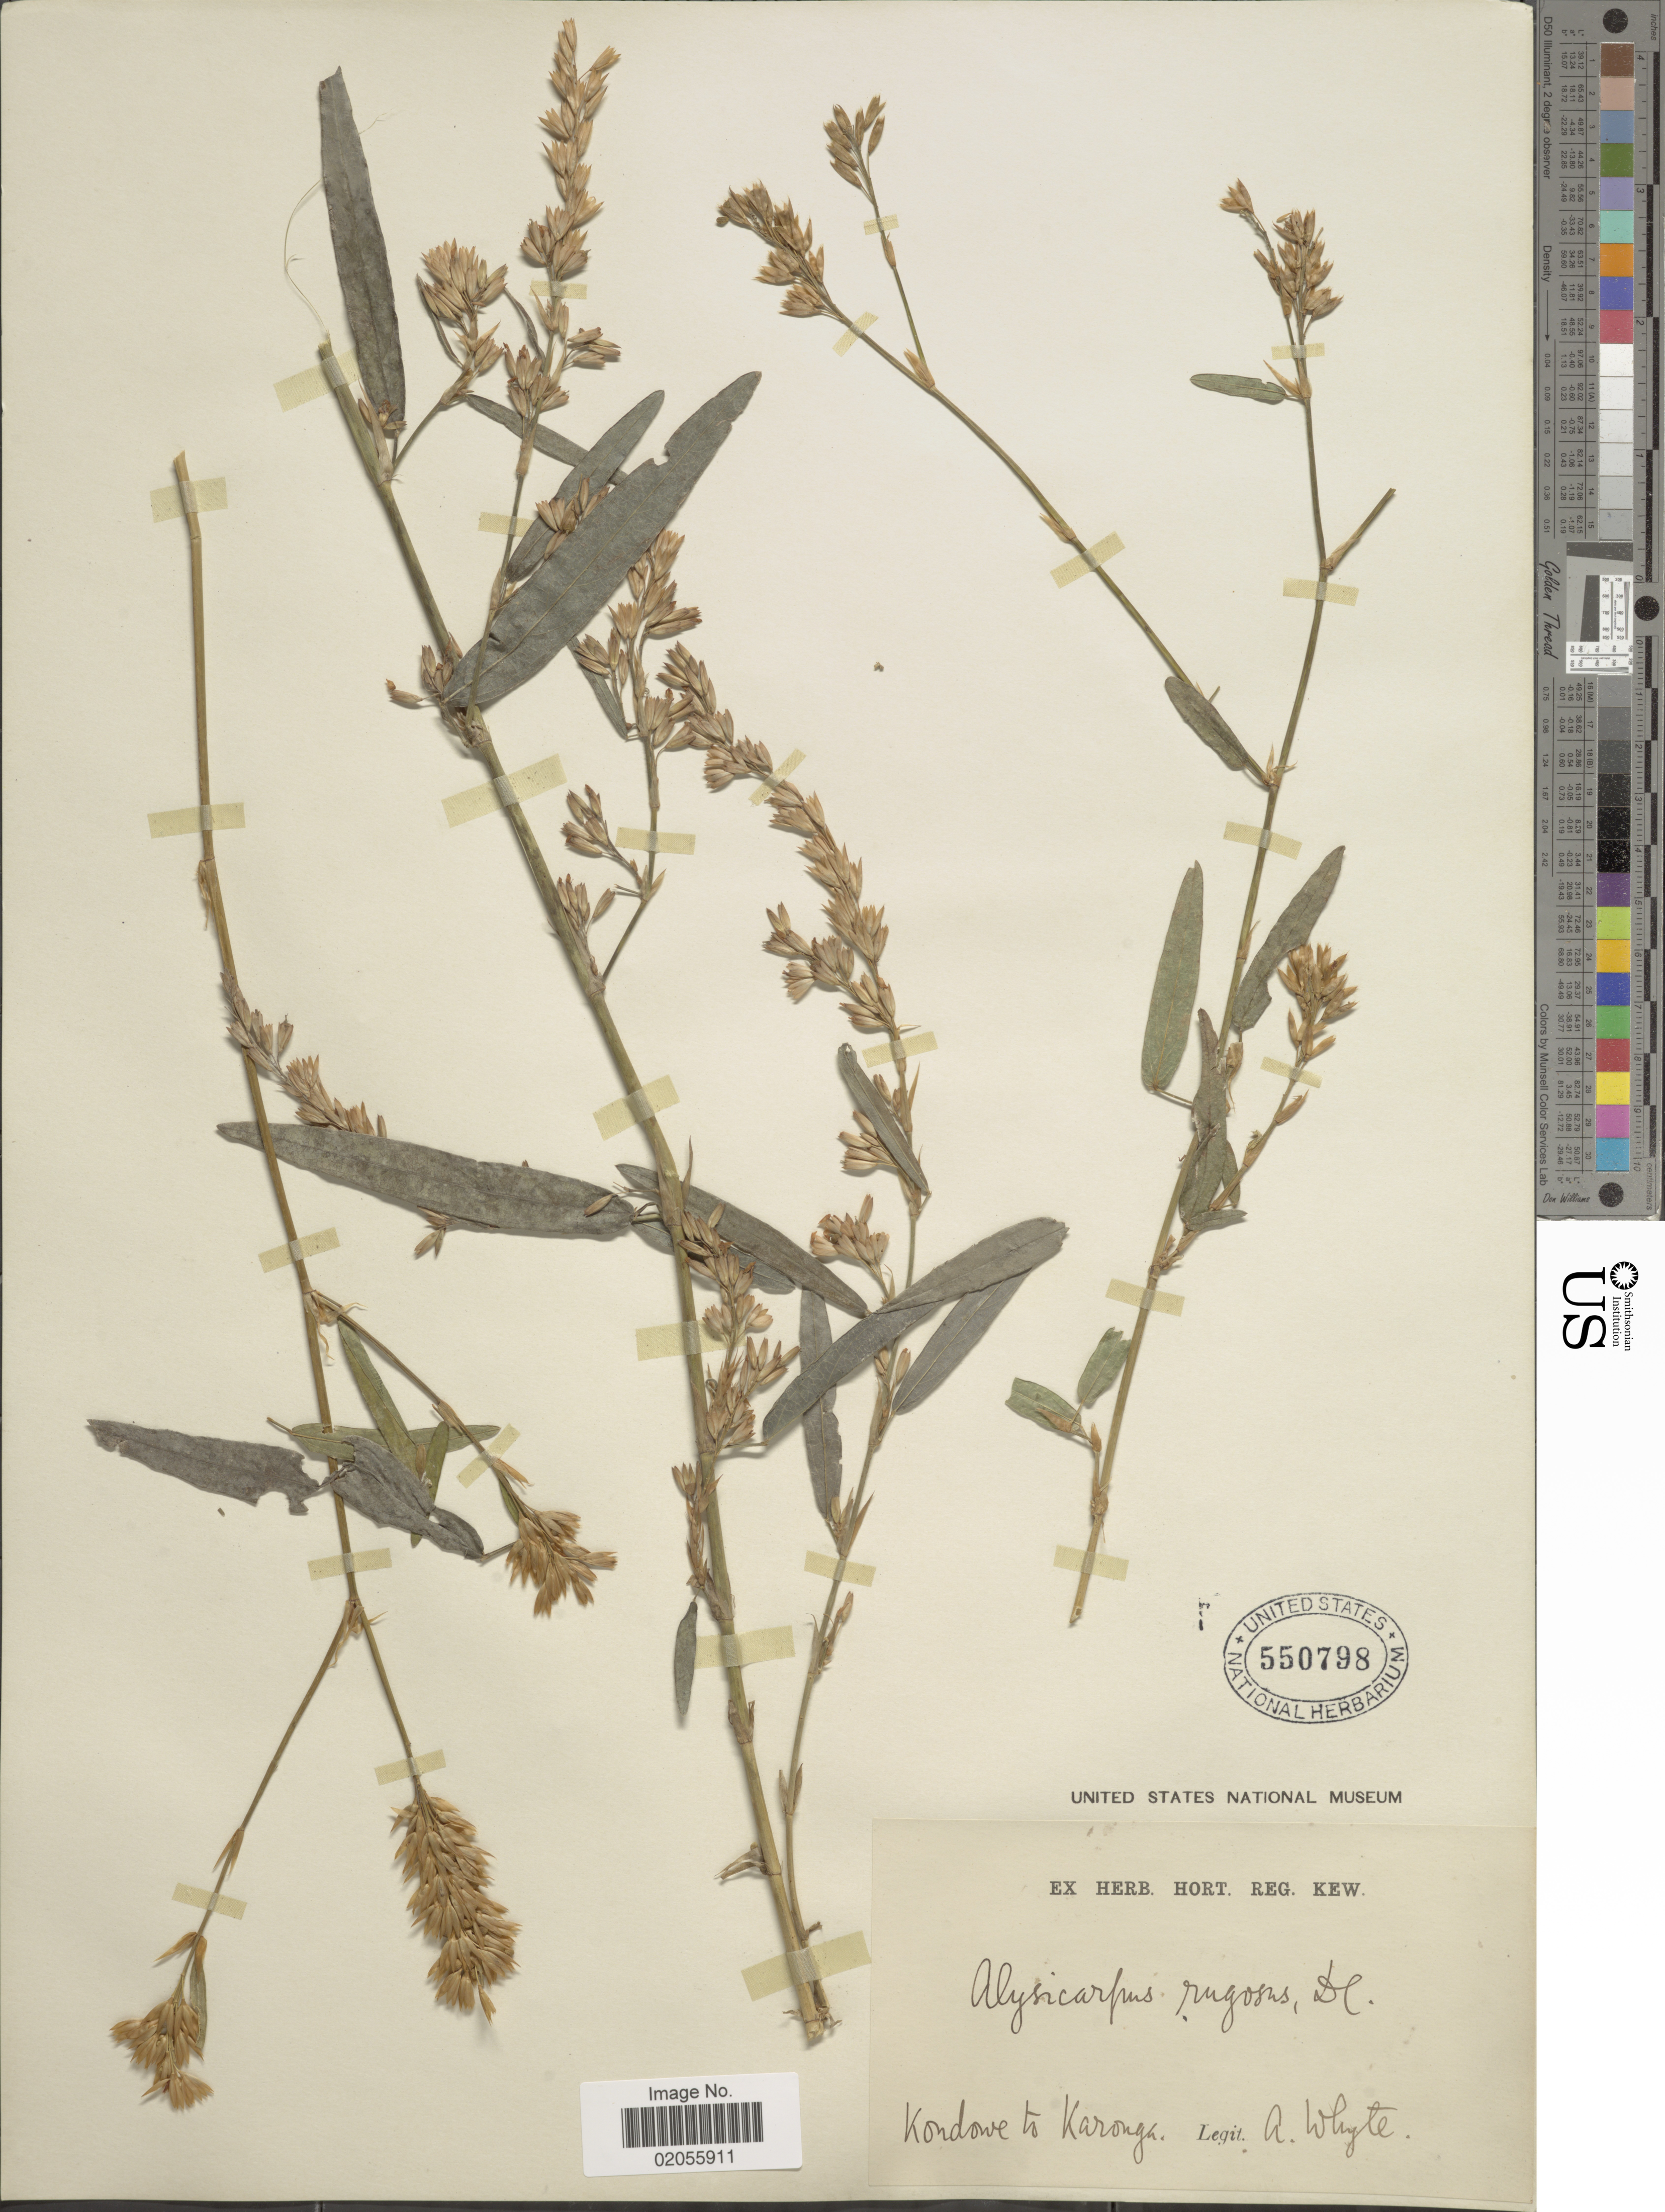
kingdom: Plantae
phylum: Tracheophyta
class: Magnoliopsida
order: Fabales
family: Fabaceae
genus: Alysicarpus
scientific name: Alysicarpus rugosus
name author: (Willd.) DC.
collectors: A. Whyte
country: Malawi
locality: Kondowe to Karonga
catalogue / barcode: US 550798